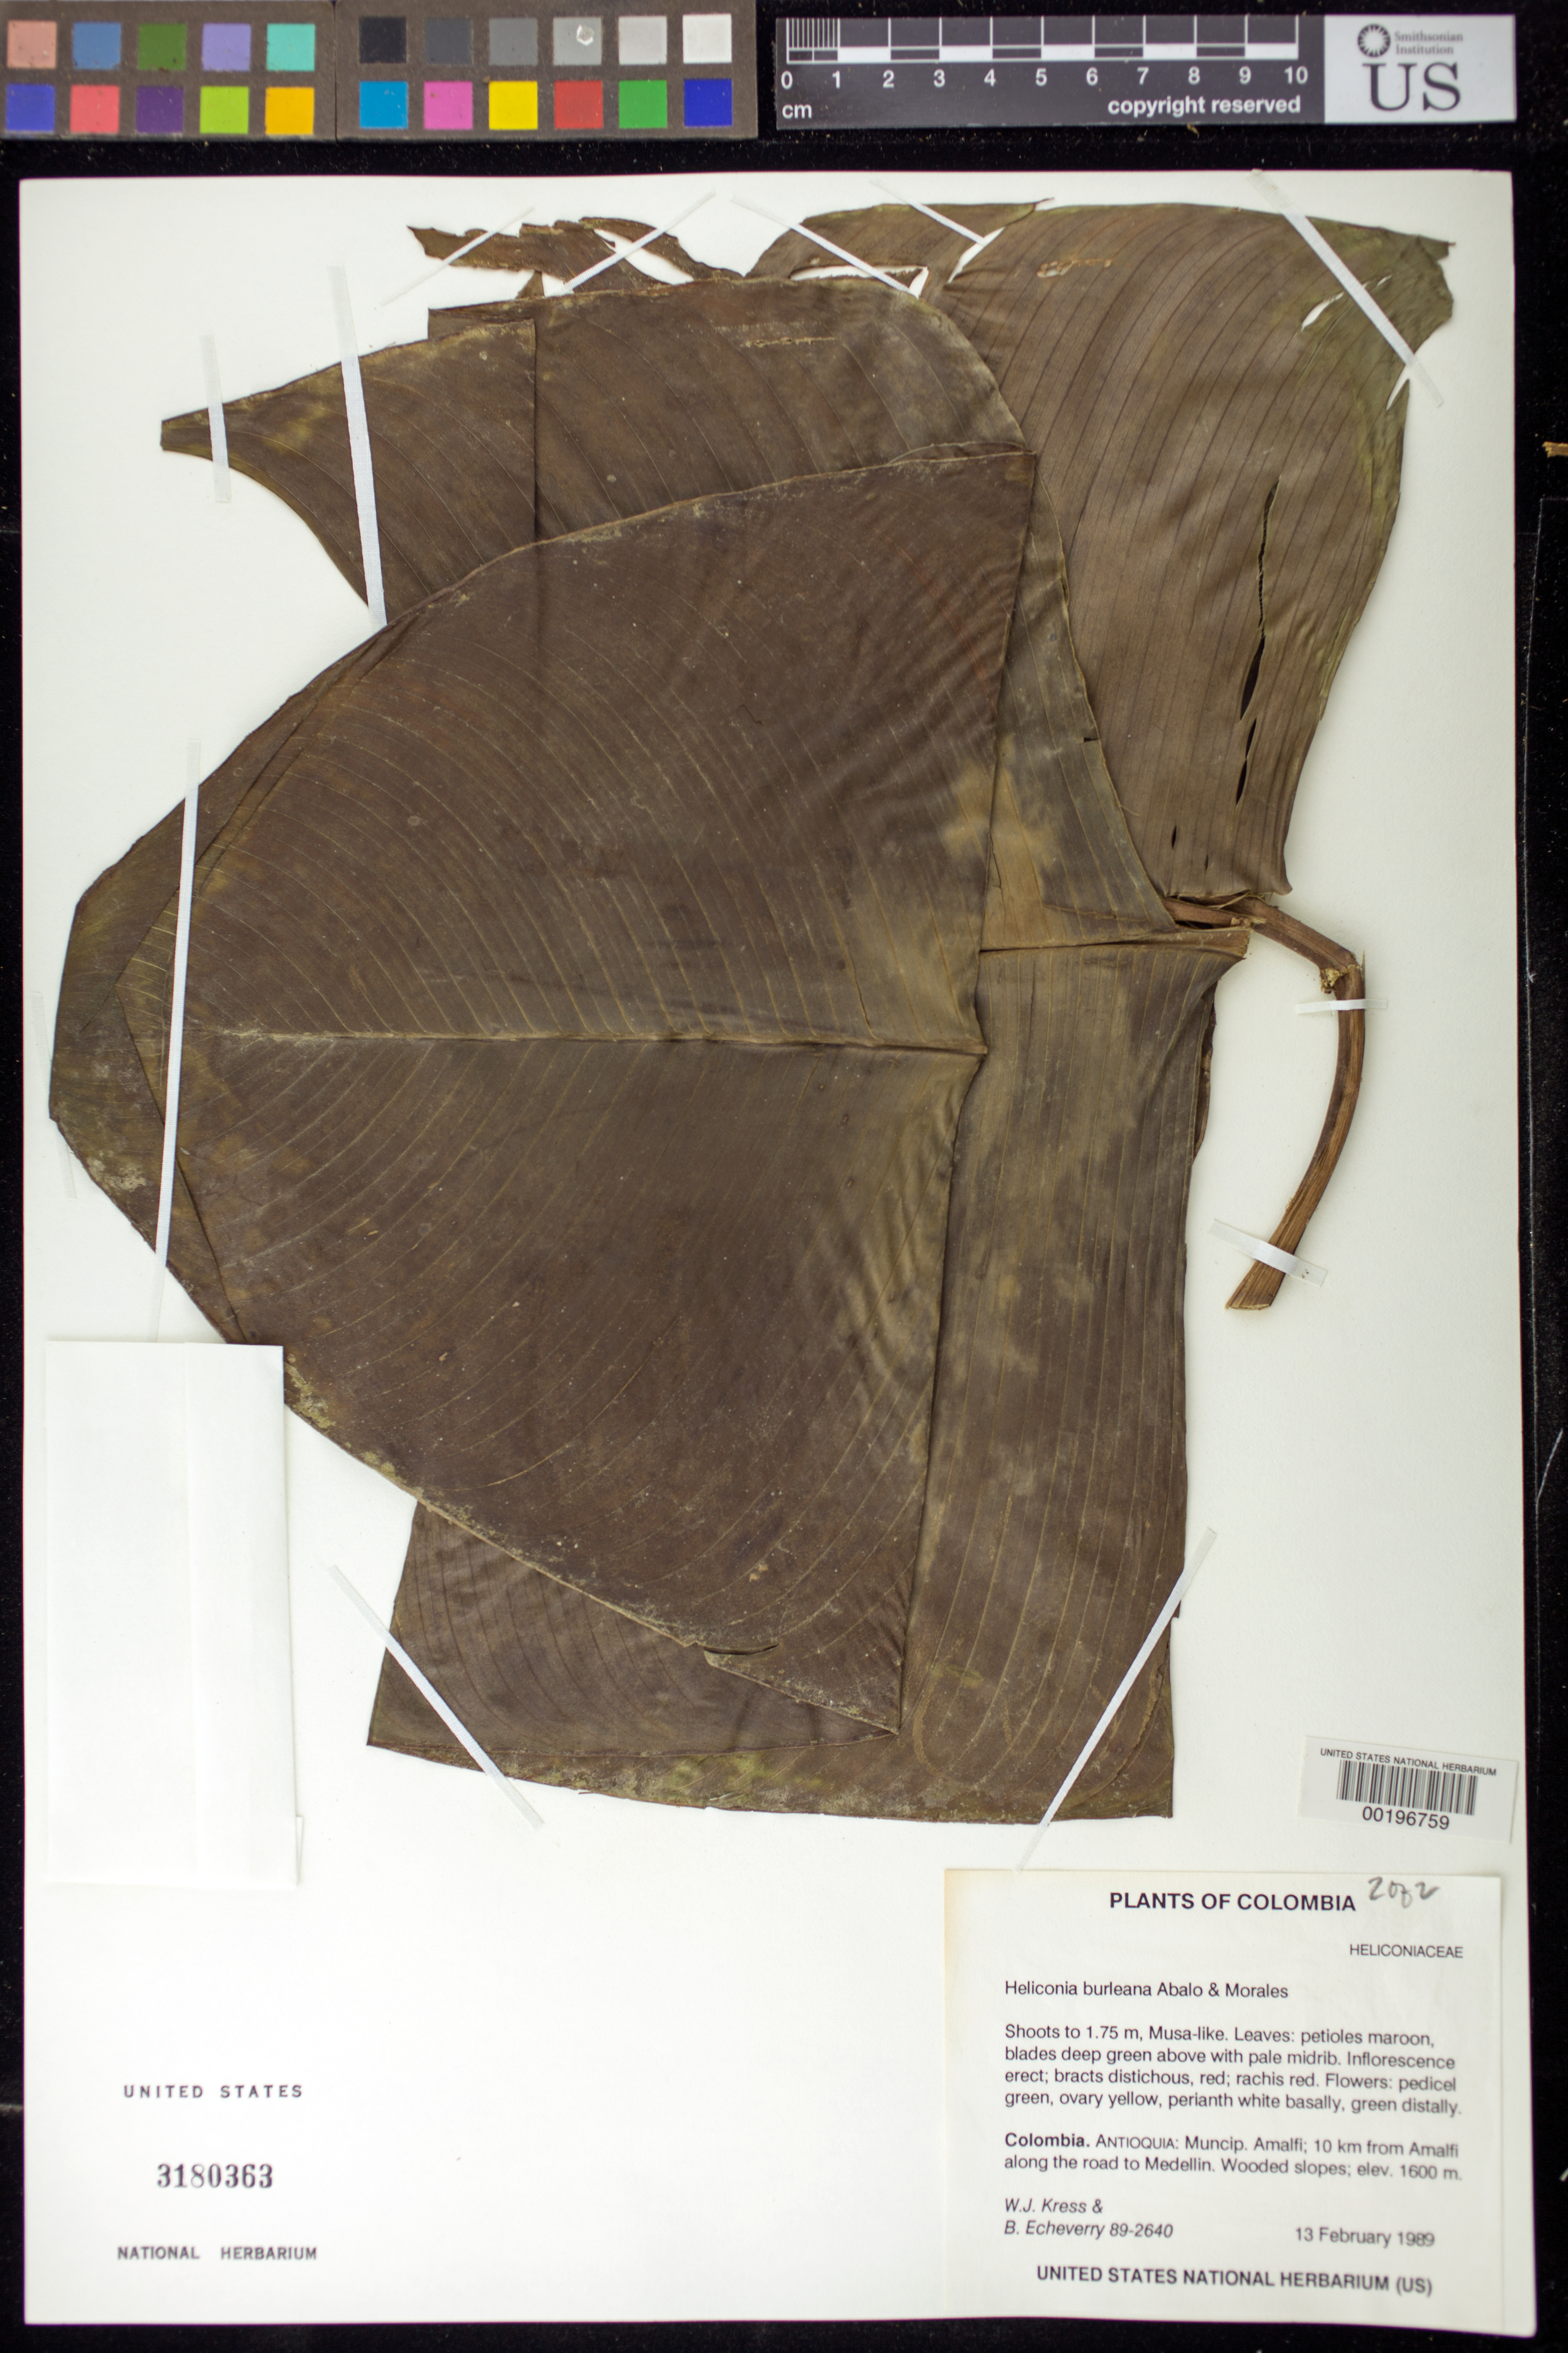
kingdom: Plantae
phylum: Tracheophyta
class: Liliopsida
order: Zingiberales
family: Heliconiaceae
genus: Heliconia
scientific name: Heliconia burleana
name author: Abalo & G. Morales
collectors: W. J. Kress & B. Echeverry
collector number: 89-2640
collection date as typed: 13 Feb 1989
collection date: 1989-02-13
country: Colombia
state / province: Antioquia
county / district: Amalfi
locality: Muncip. Amalfi, 10 km from Amalfi along the road to Medellin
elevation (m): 1600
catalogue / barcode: US 3180363